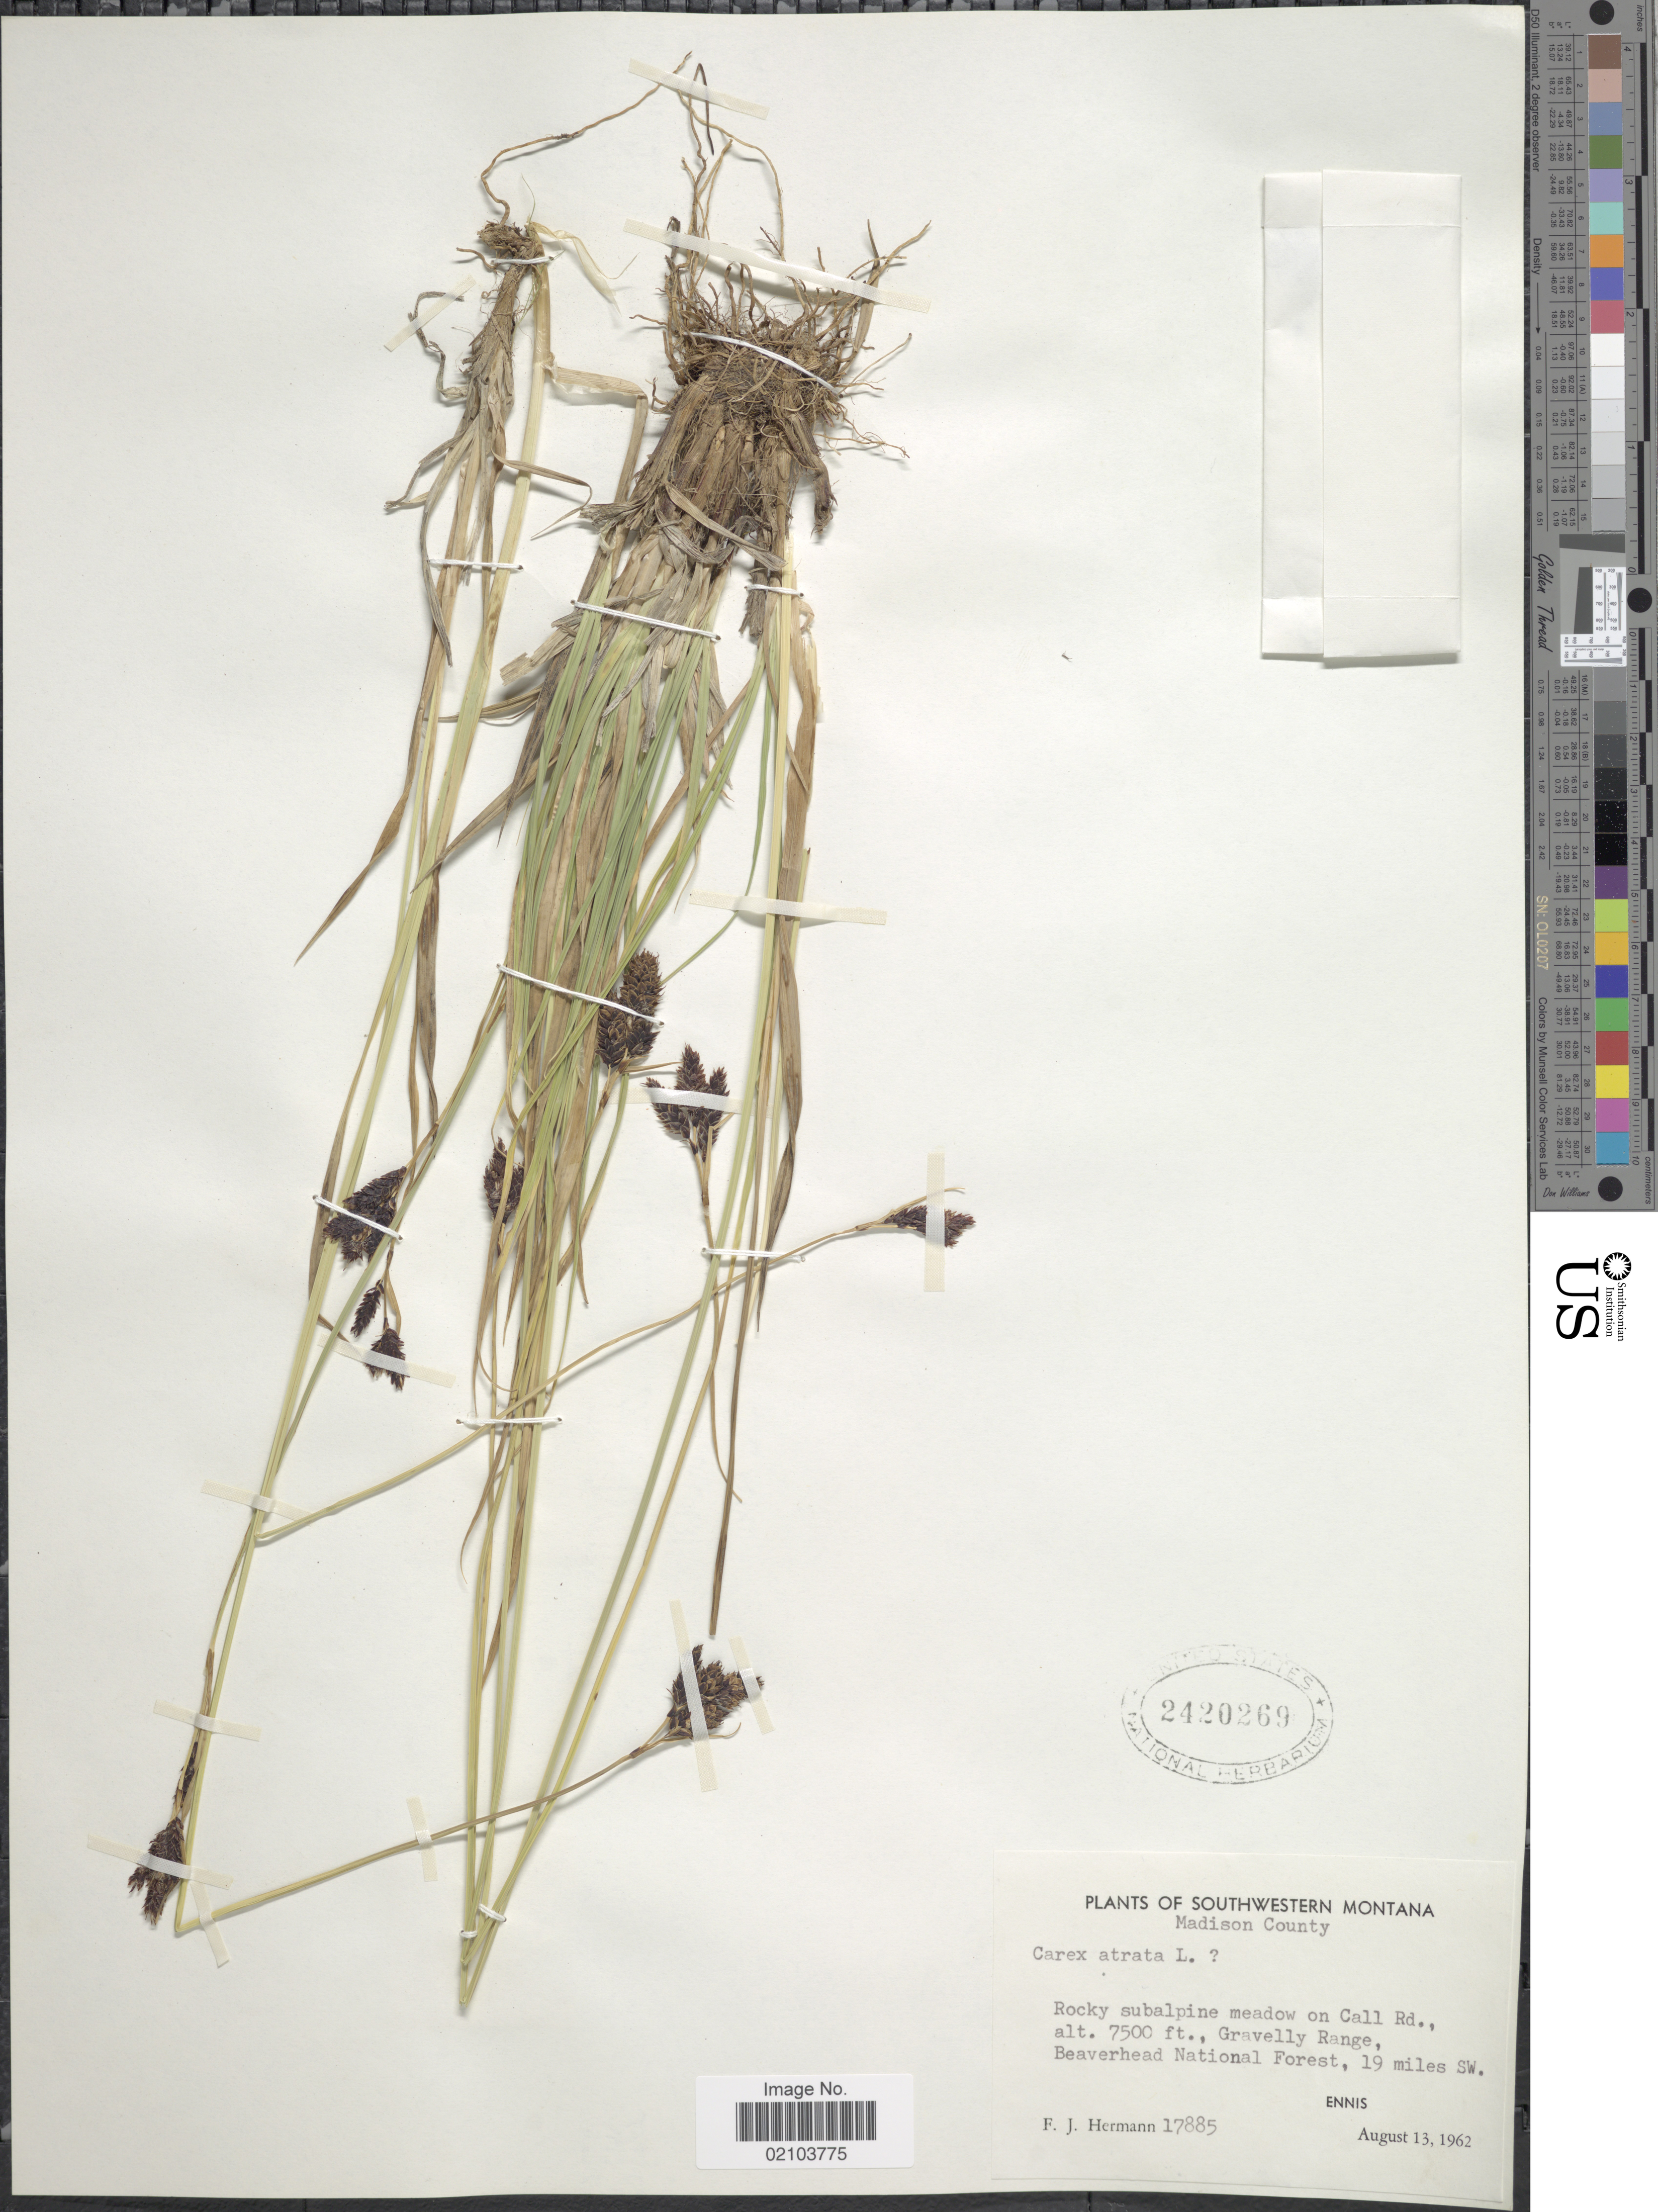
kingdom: Plantae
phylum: Tracheophyta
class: Liliopsida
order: Poales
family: Cyperaceae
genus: Carex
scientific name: Carex atrata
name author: L.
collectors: F. J. Hermann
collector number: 17885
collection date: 1962-08-13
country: United States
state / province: Montana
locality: Southwestern Montana. Madison County. Call Rd., Gravelly Range, Beaverhead National Forest, 19 miles SW. Ennis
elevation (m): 2286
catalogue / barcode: US 2420269